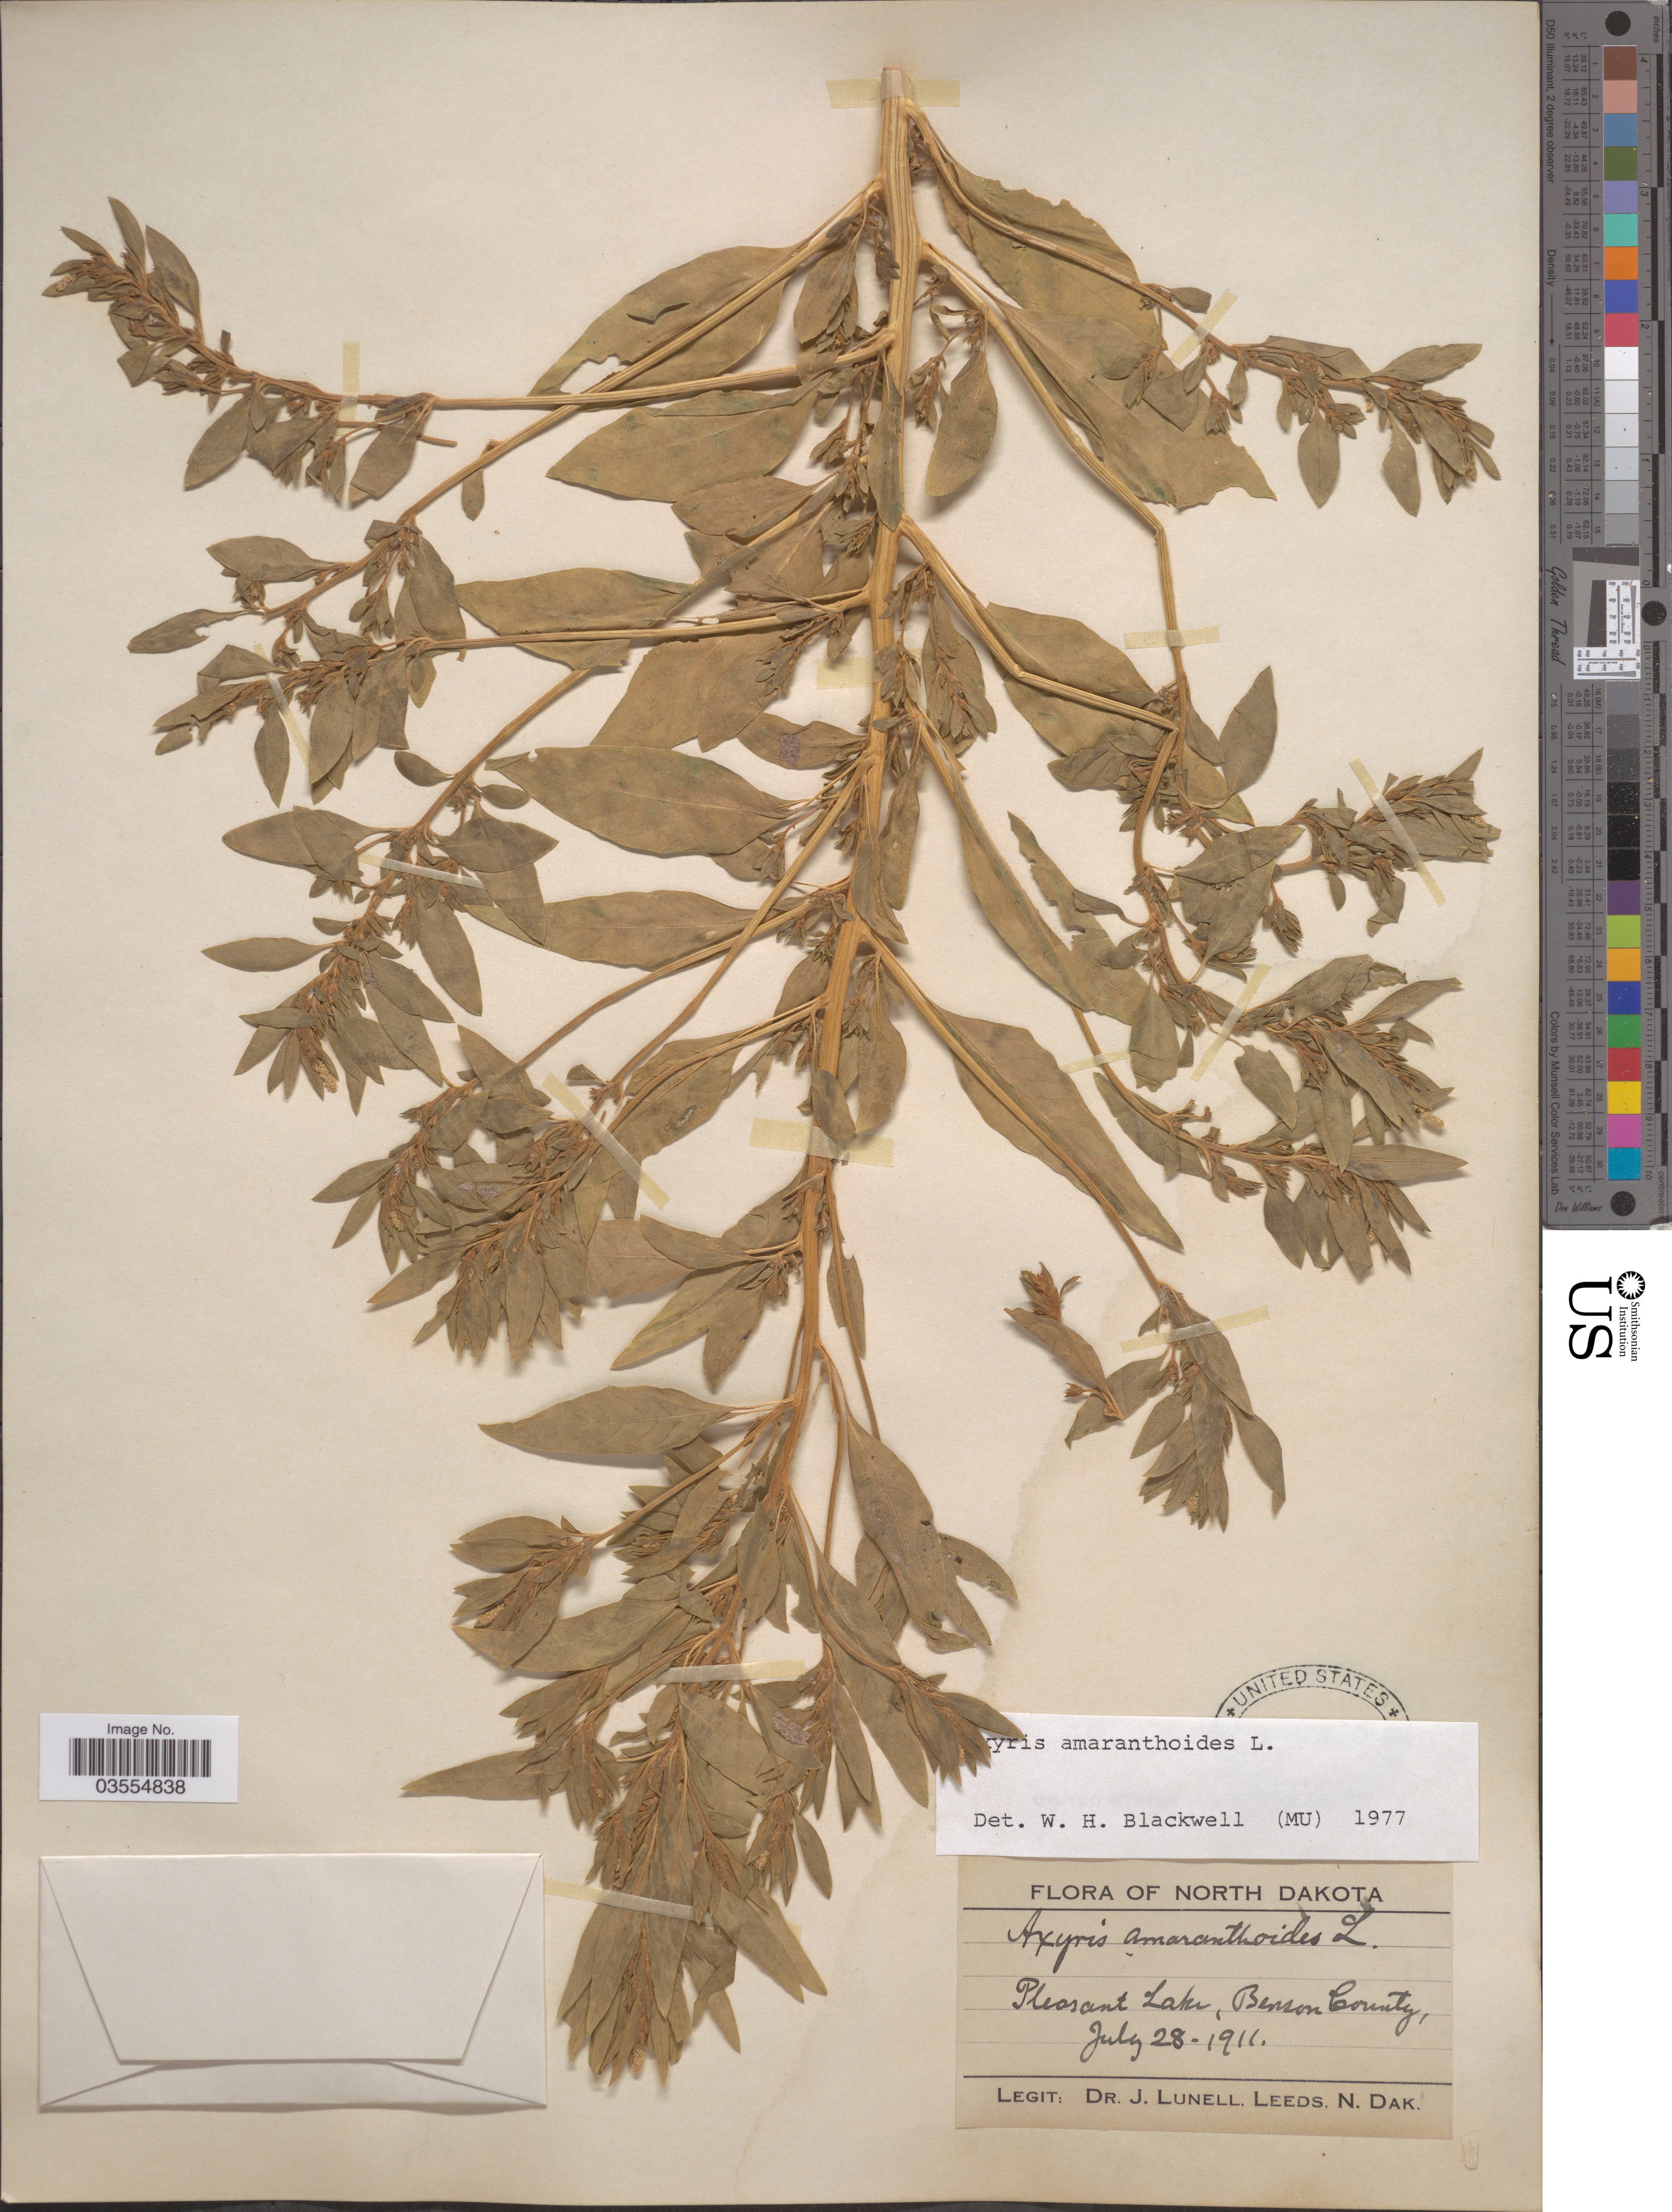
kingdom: Plantae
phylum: Tracheophyta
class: Magnoliopsida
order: Caryophyllales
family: Amaranthaceae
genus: Axyris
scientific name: Axyris amaranthoides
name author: L.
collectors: J. Lunell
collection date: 1911-07-28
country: United States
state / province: North Dakota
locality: Pleasant Lake, Benson County.